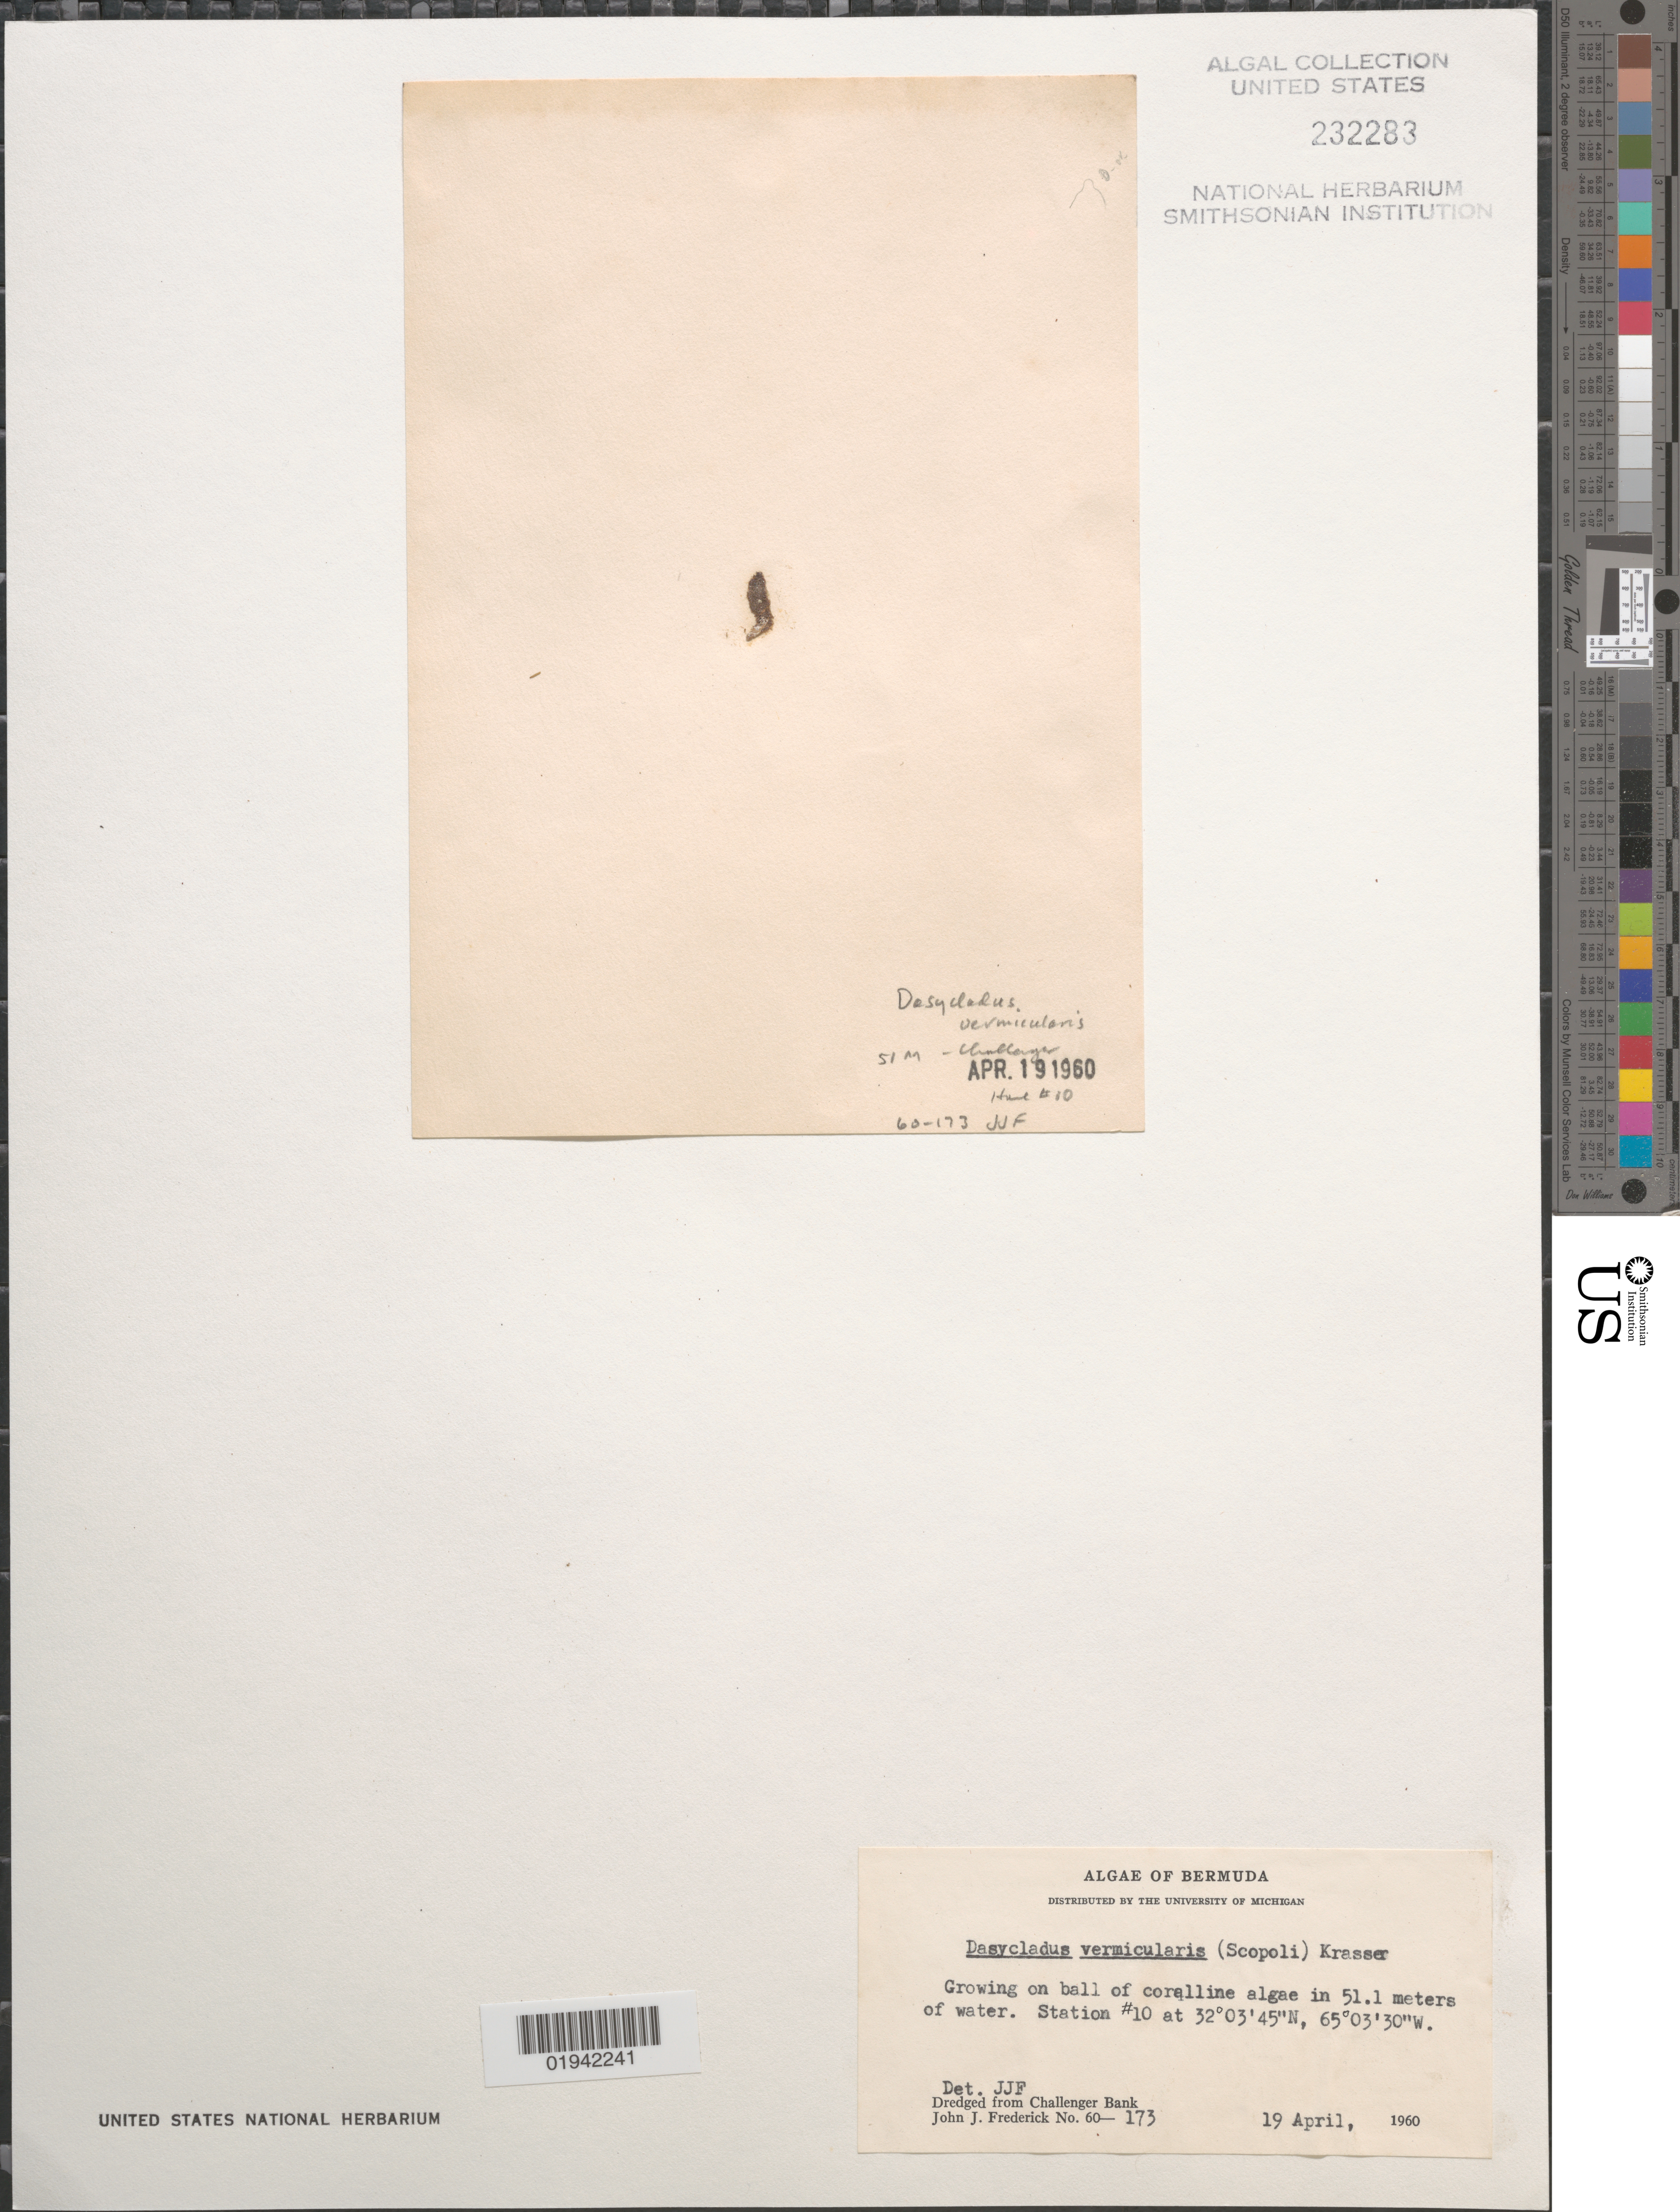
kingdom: Plantae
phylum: Chlorophyta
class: Ulvophyceae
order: Dasycladales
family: Dasycladaceae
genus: Dasycladus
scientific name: Dasycladus vermicularis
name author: (Scop.) Krasser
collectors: J. Frederick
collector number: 60-173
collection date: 1960-04-19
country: Bermuda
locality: Station #10. Dredged from Challenger Bank.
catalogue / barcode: US 232283